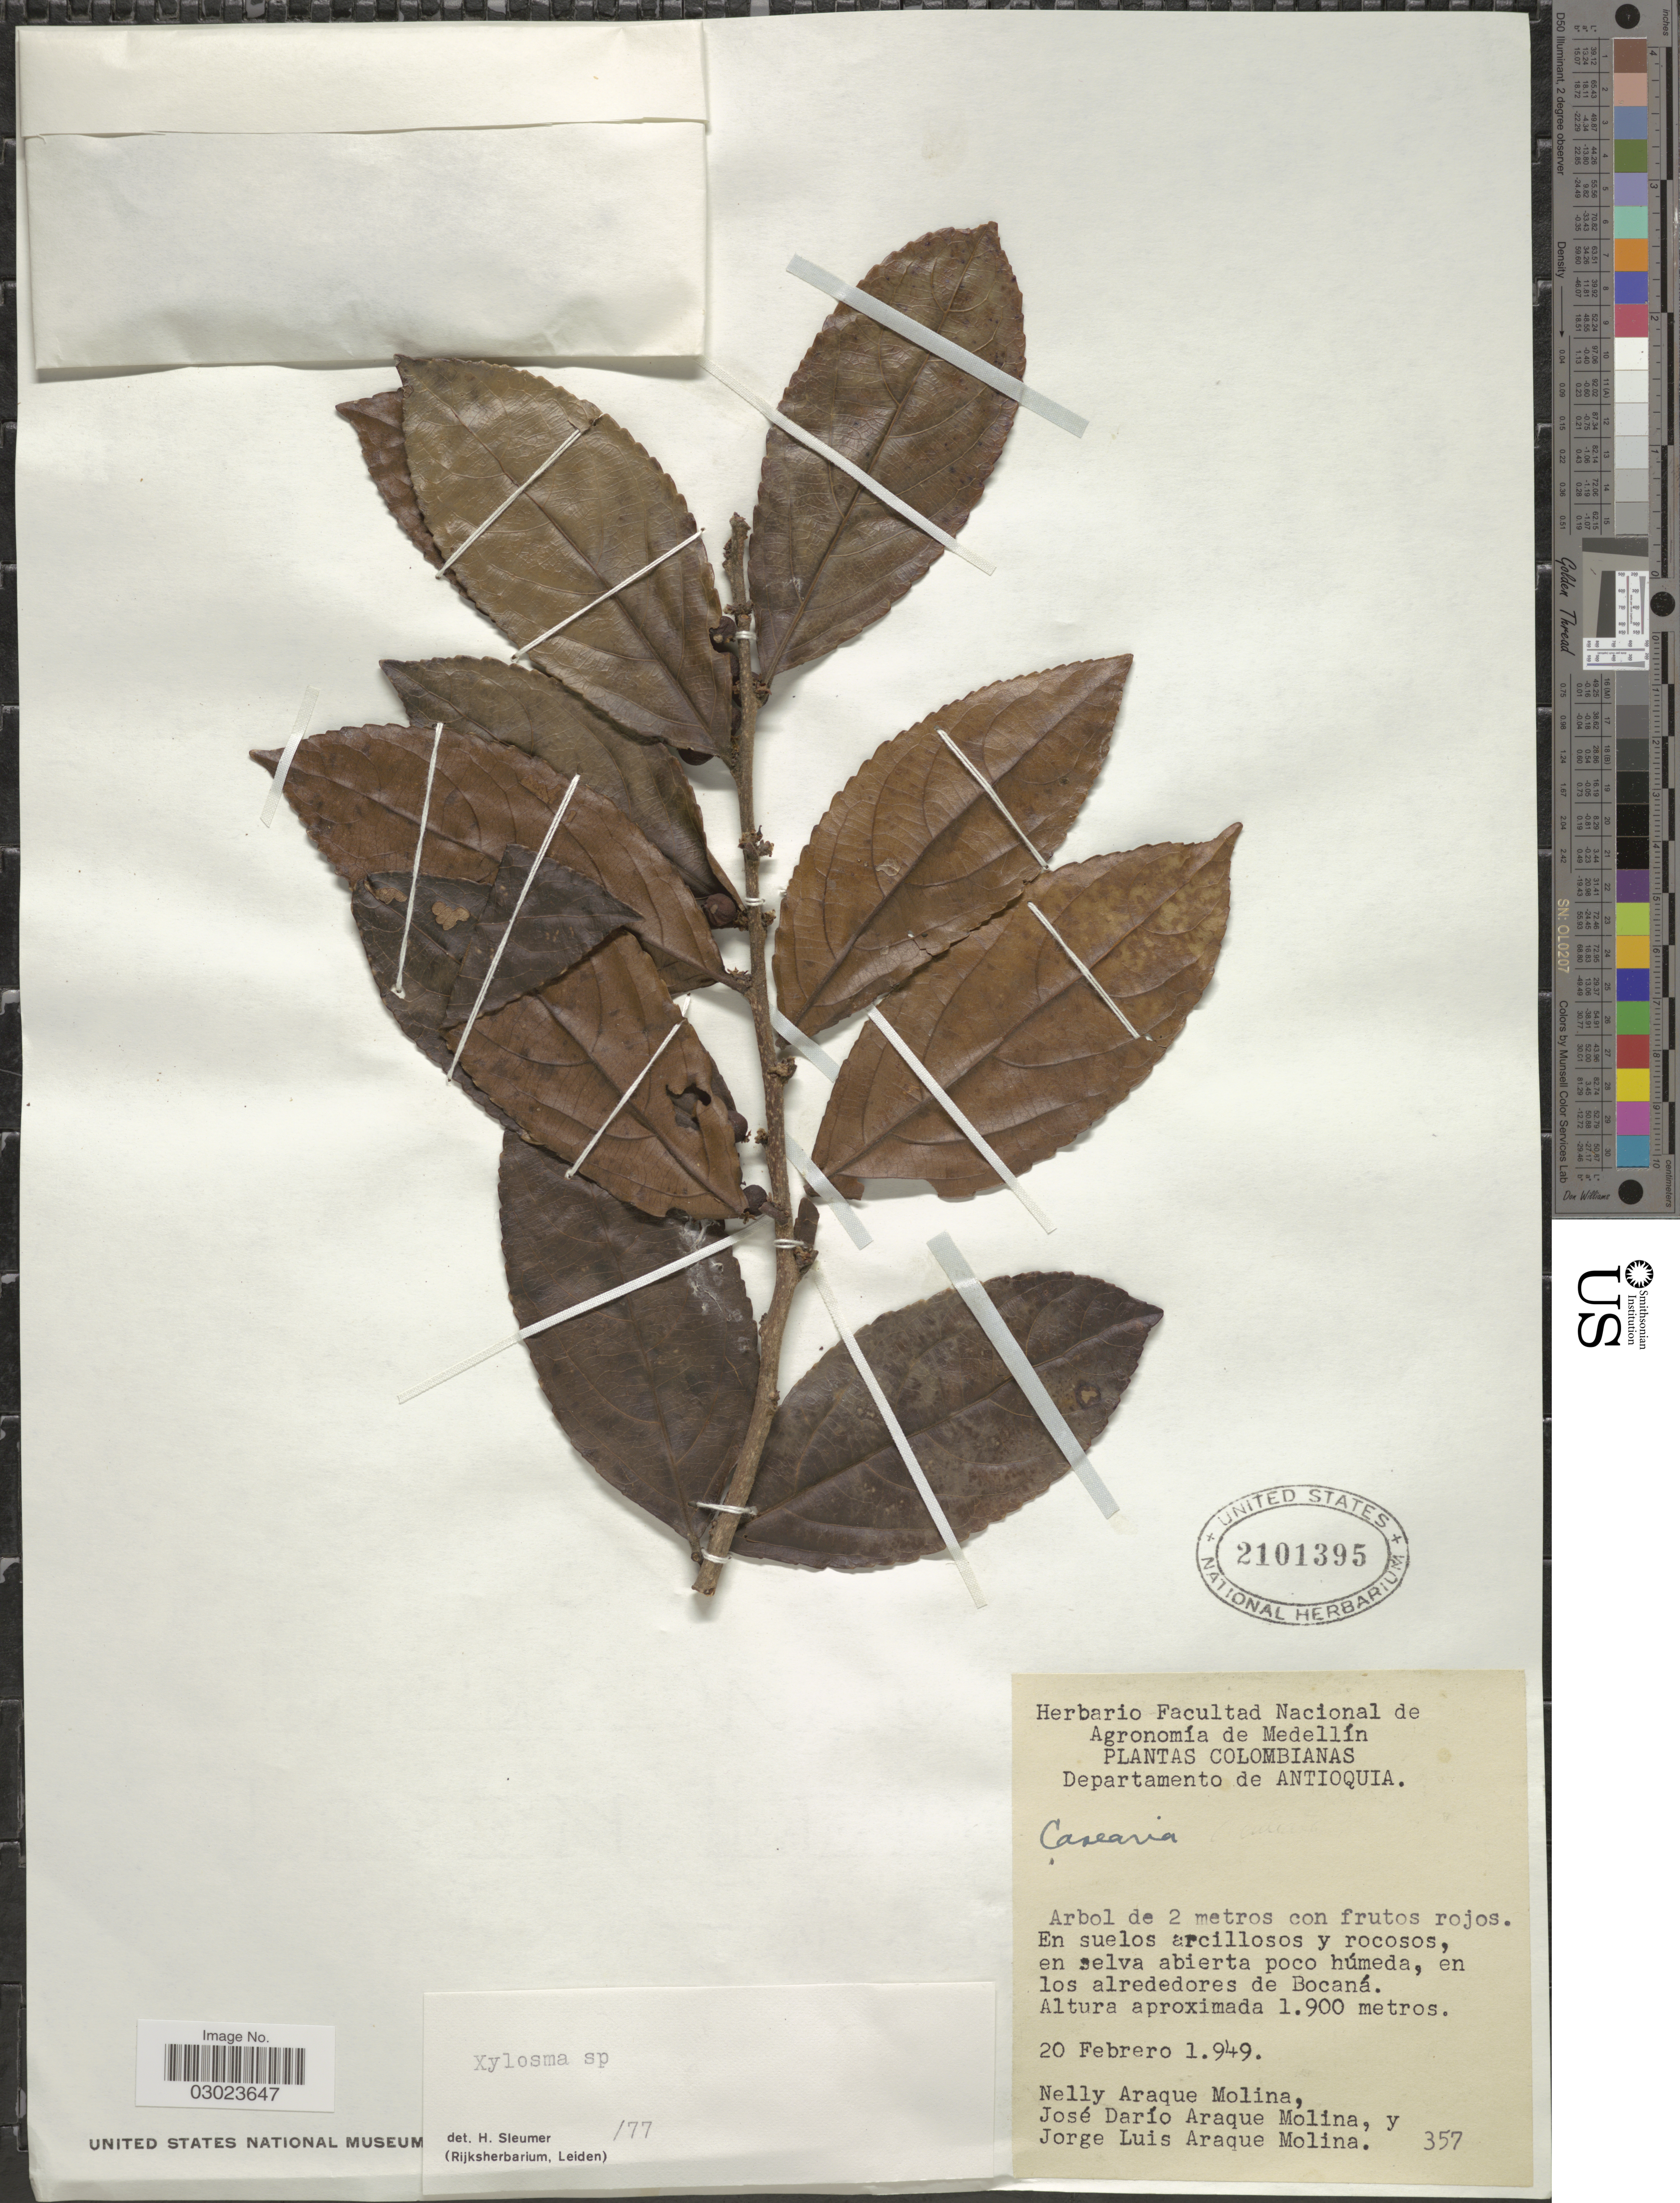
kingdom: Plantae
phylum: Tracheophyta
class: Magnoliopsida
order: Malpighiales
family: Salicaceae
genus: Xylosma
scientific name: Xylosma sp.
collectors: N. Molina, J. A. Molina & J. A. Molina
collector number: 357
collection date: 1949-02-20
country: Colombia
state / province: Antioquia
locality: Departamento de Antioquia, en los alrededores de Bocaná.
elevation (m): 1900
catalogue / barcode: US 2101395